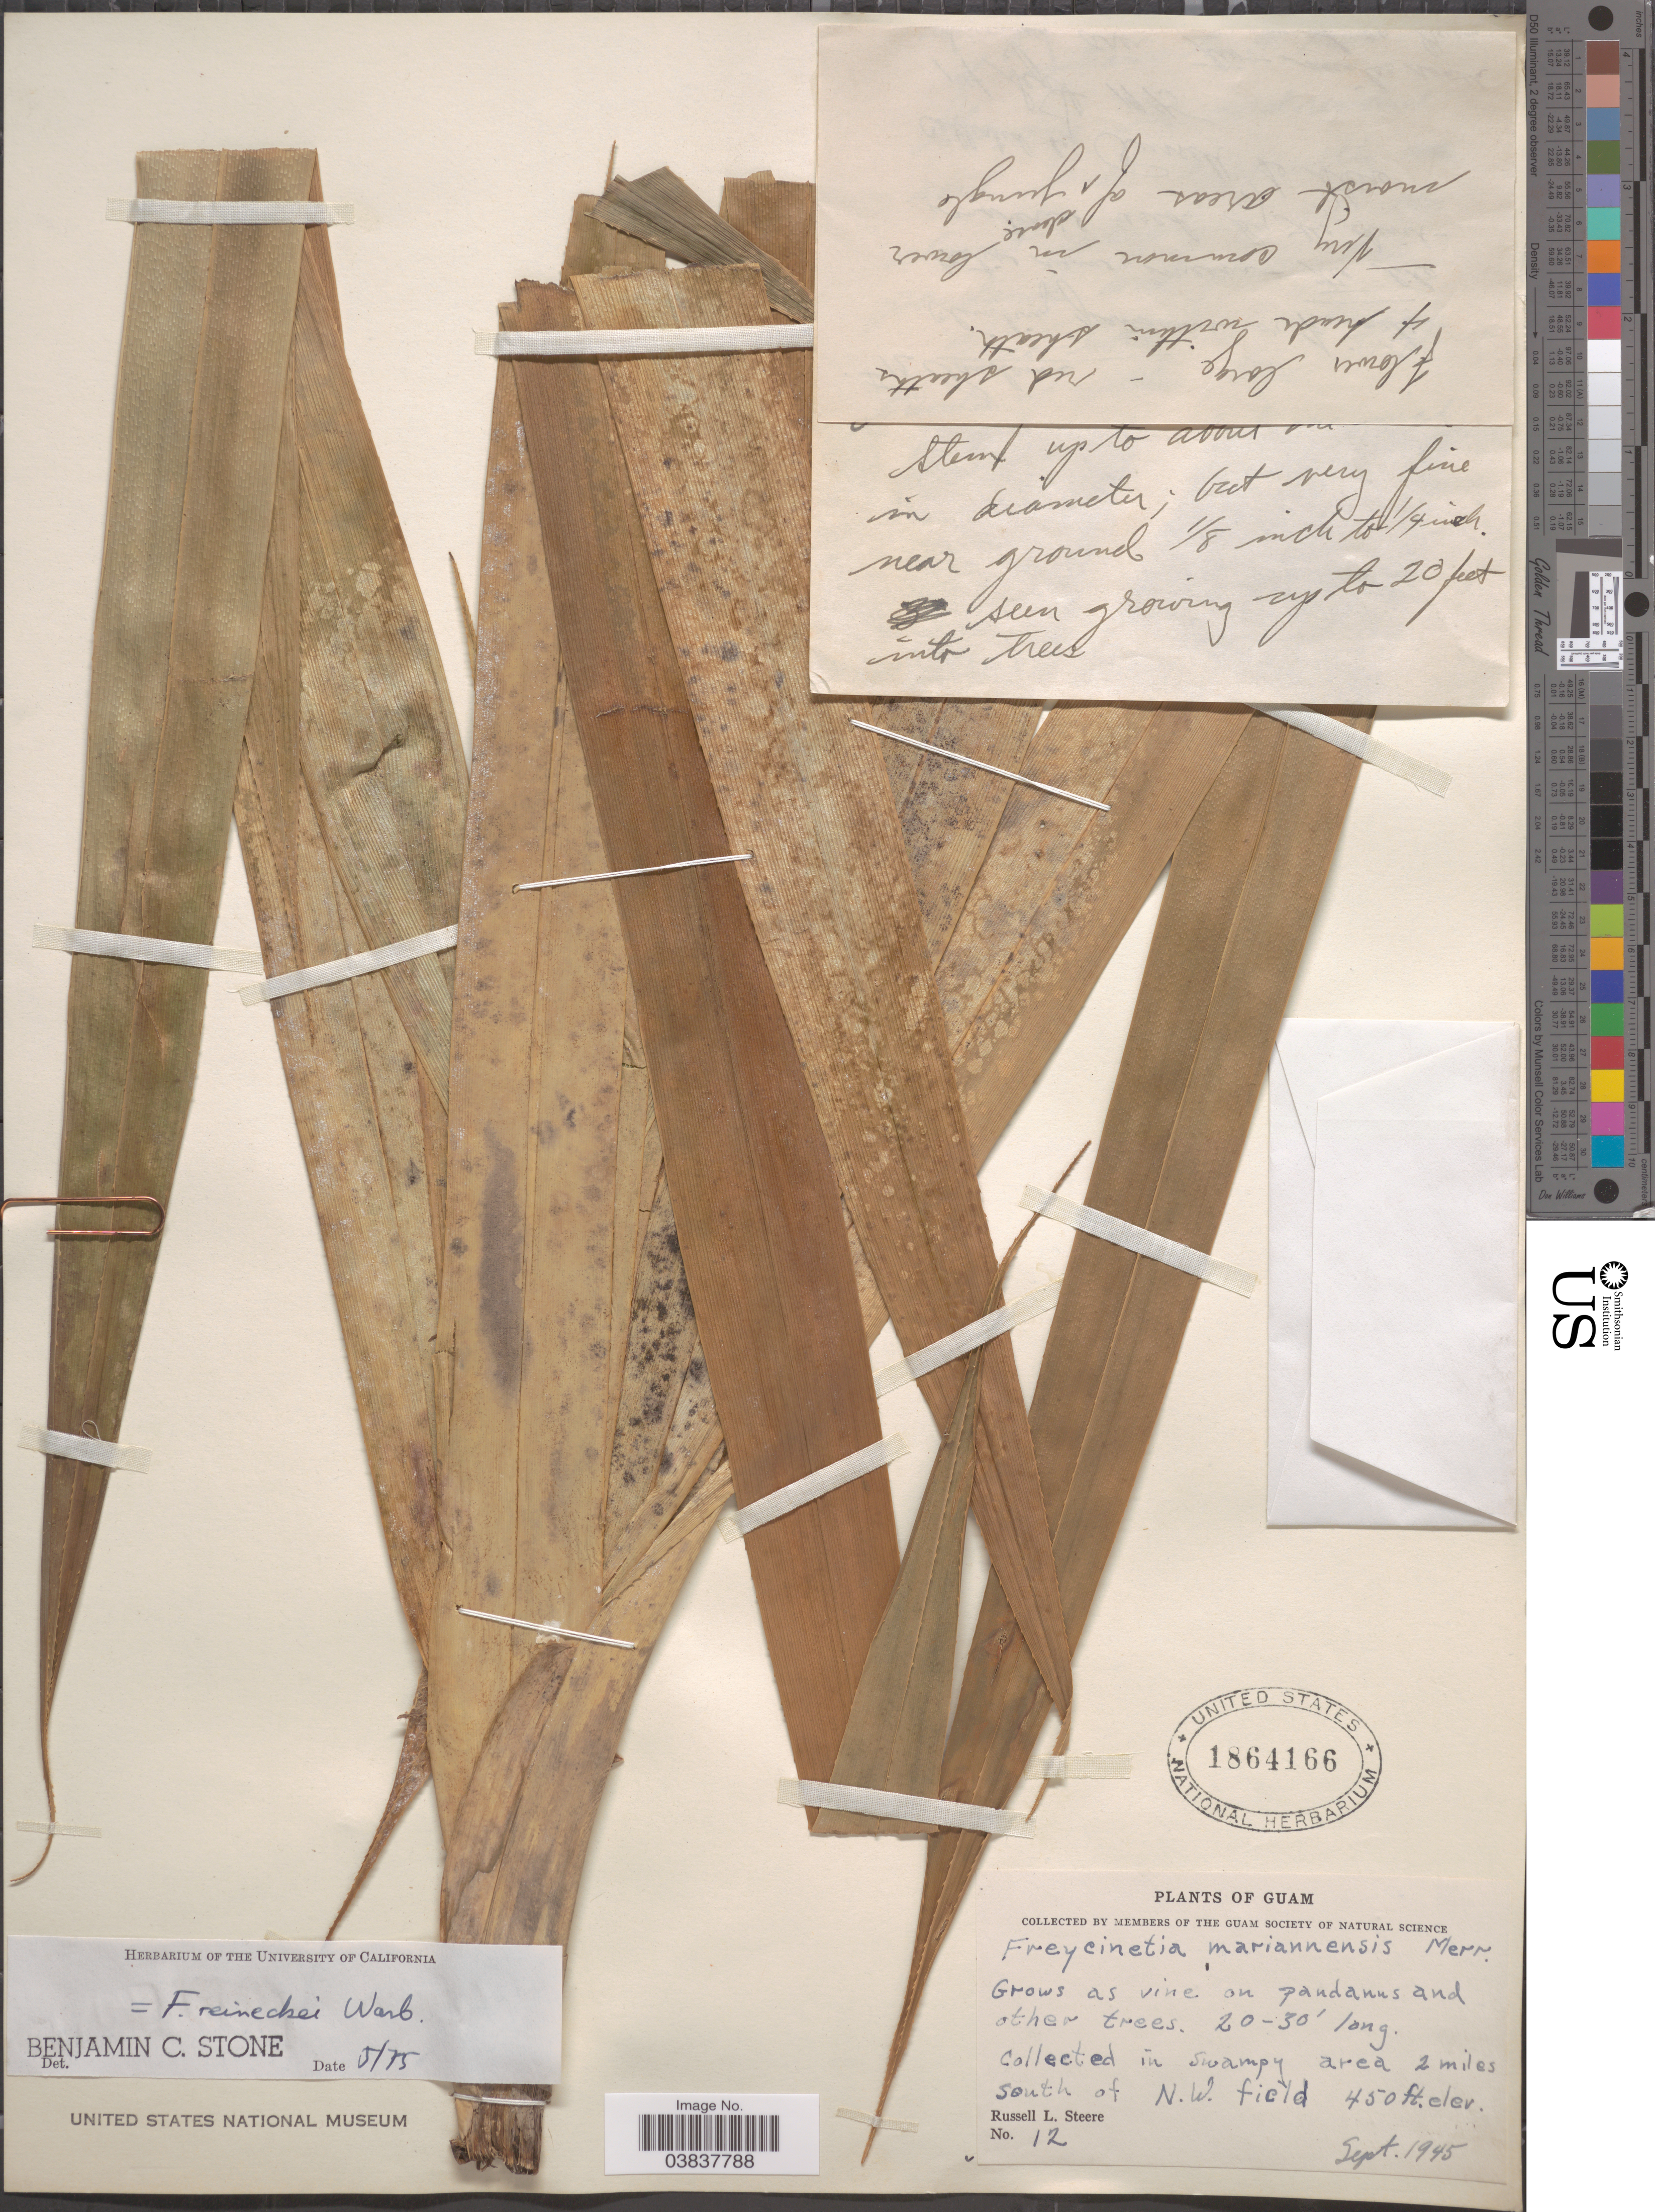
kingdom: Plantae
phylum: Tracheophyta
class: Liliopsida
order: Pandanales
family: Pandanaceae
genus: Freycinetia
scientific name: Freycinetia reineckei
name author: Warb. ex Reinecke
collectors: R. L. Steere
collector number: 12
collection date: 1945-09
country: Guam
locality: Swampy area 2 miles South of N.W. field.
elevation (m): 137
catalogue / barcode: US 1864166